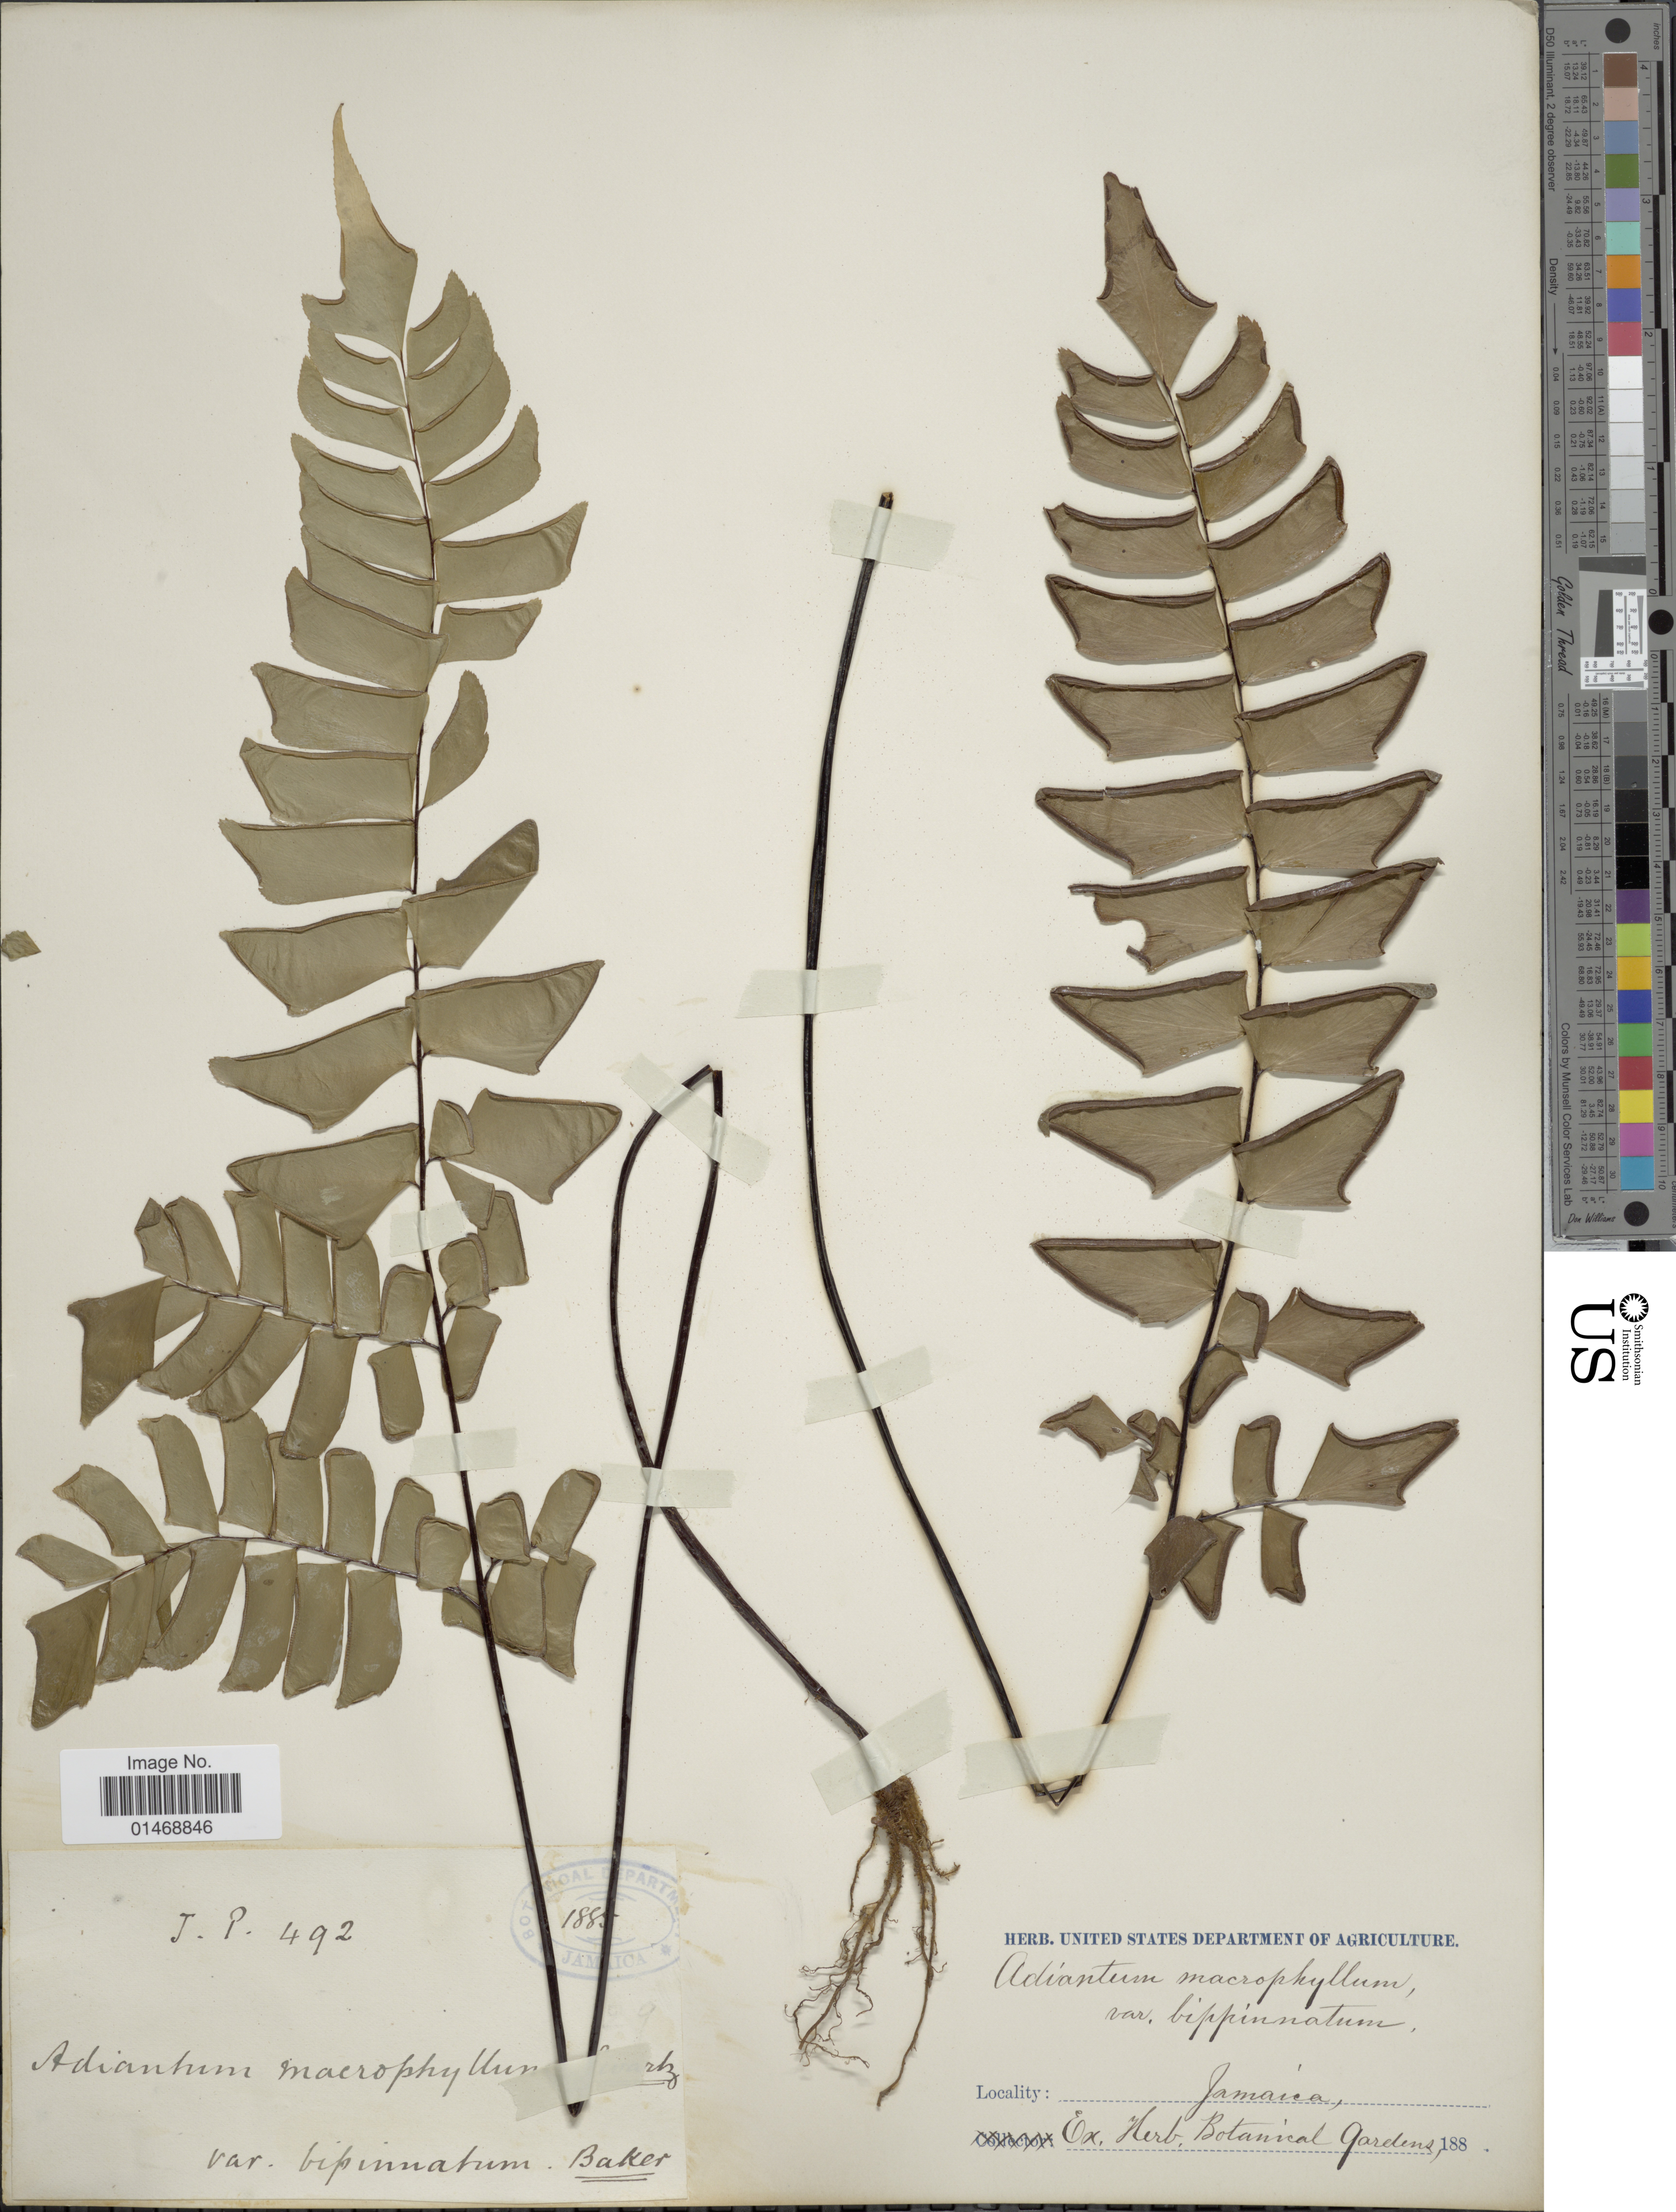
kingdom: Plantae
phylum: Tracheophyta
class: Polypodiopsida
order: Polypodiales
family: Pteridaceae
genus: Adiantum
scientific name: Adiantum kendalii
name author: Jenman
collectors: ex herb. Bot. Gard.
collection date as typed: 188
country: Jamaica